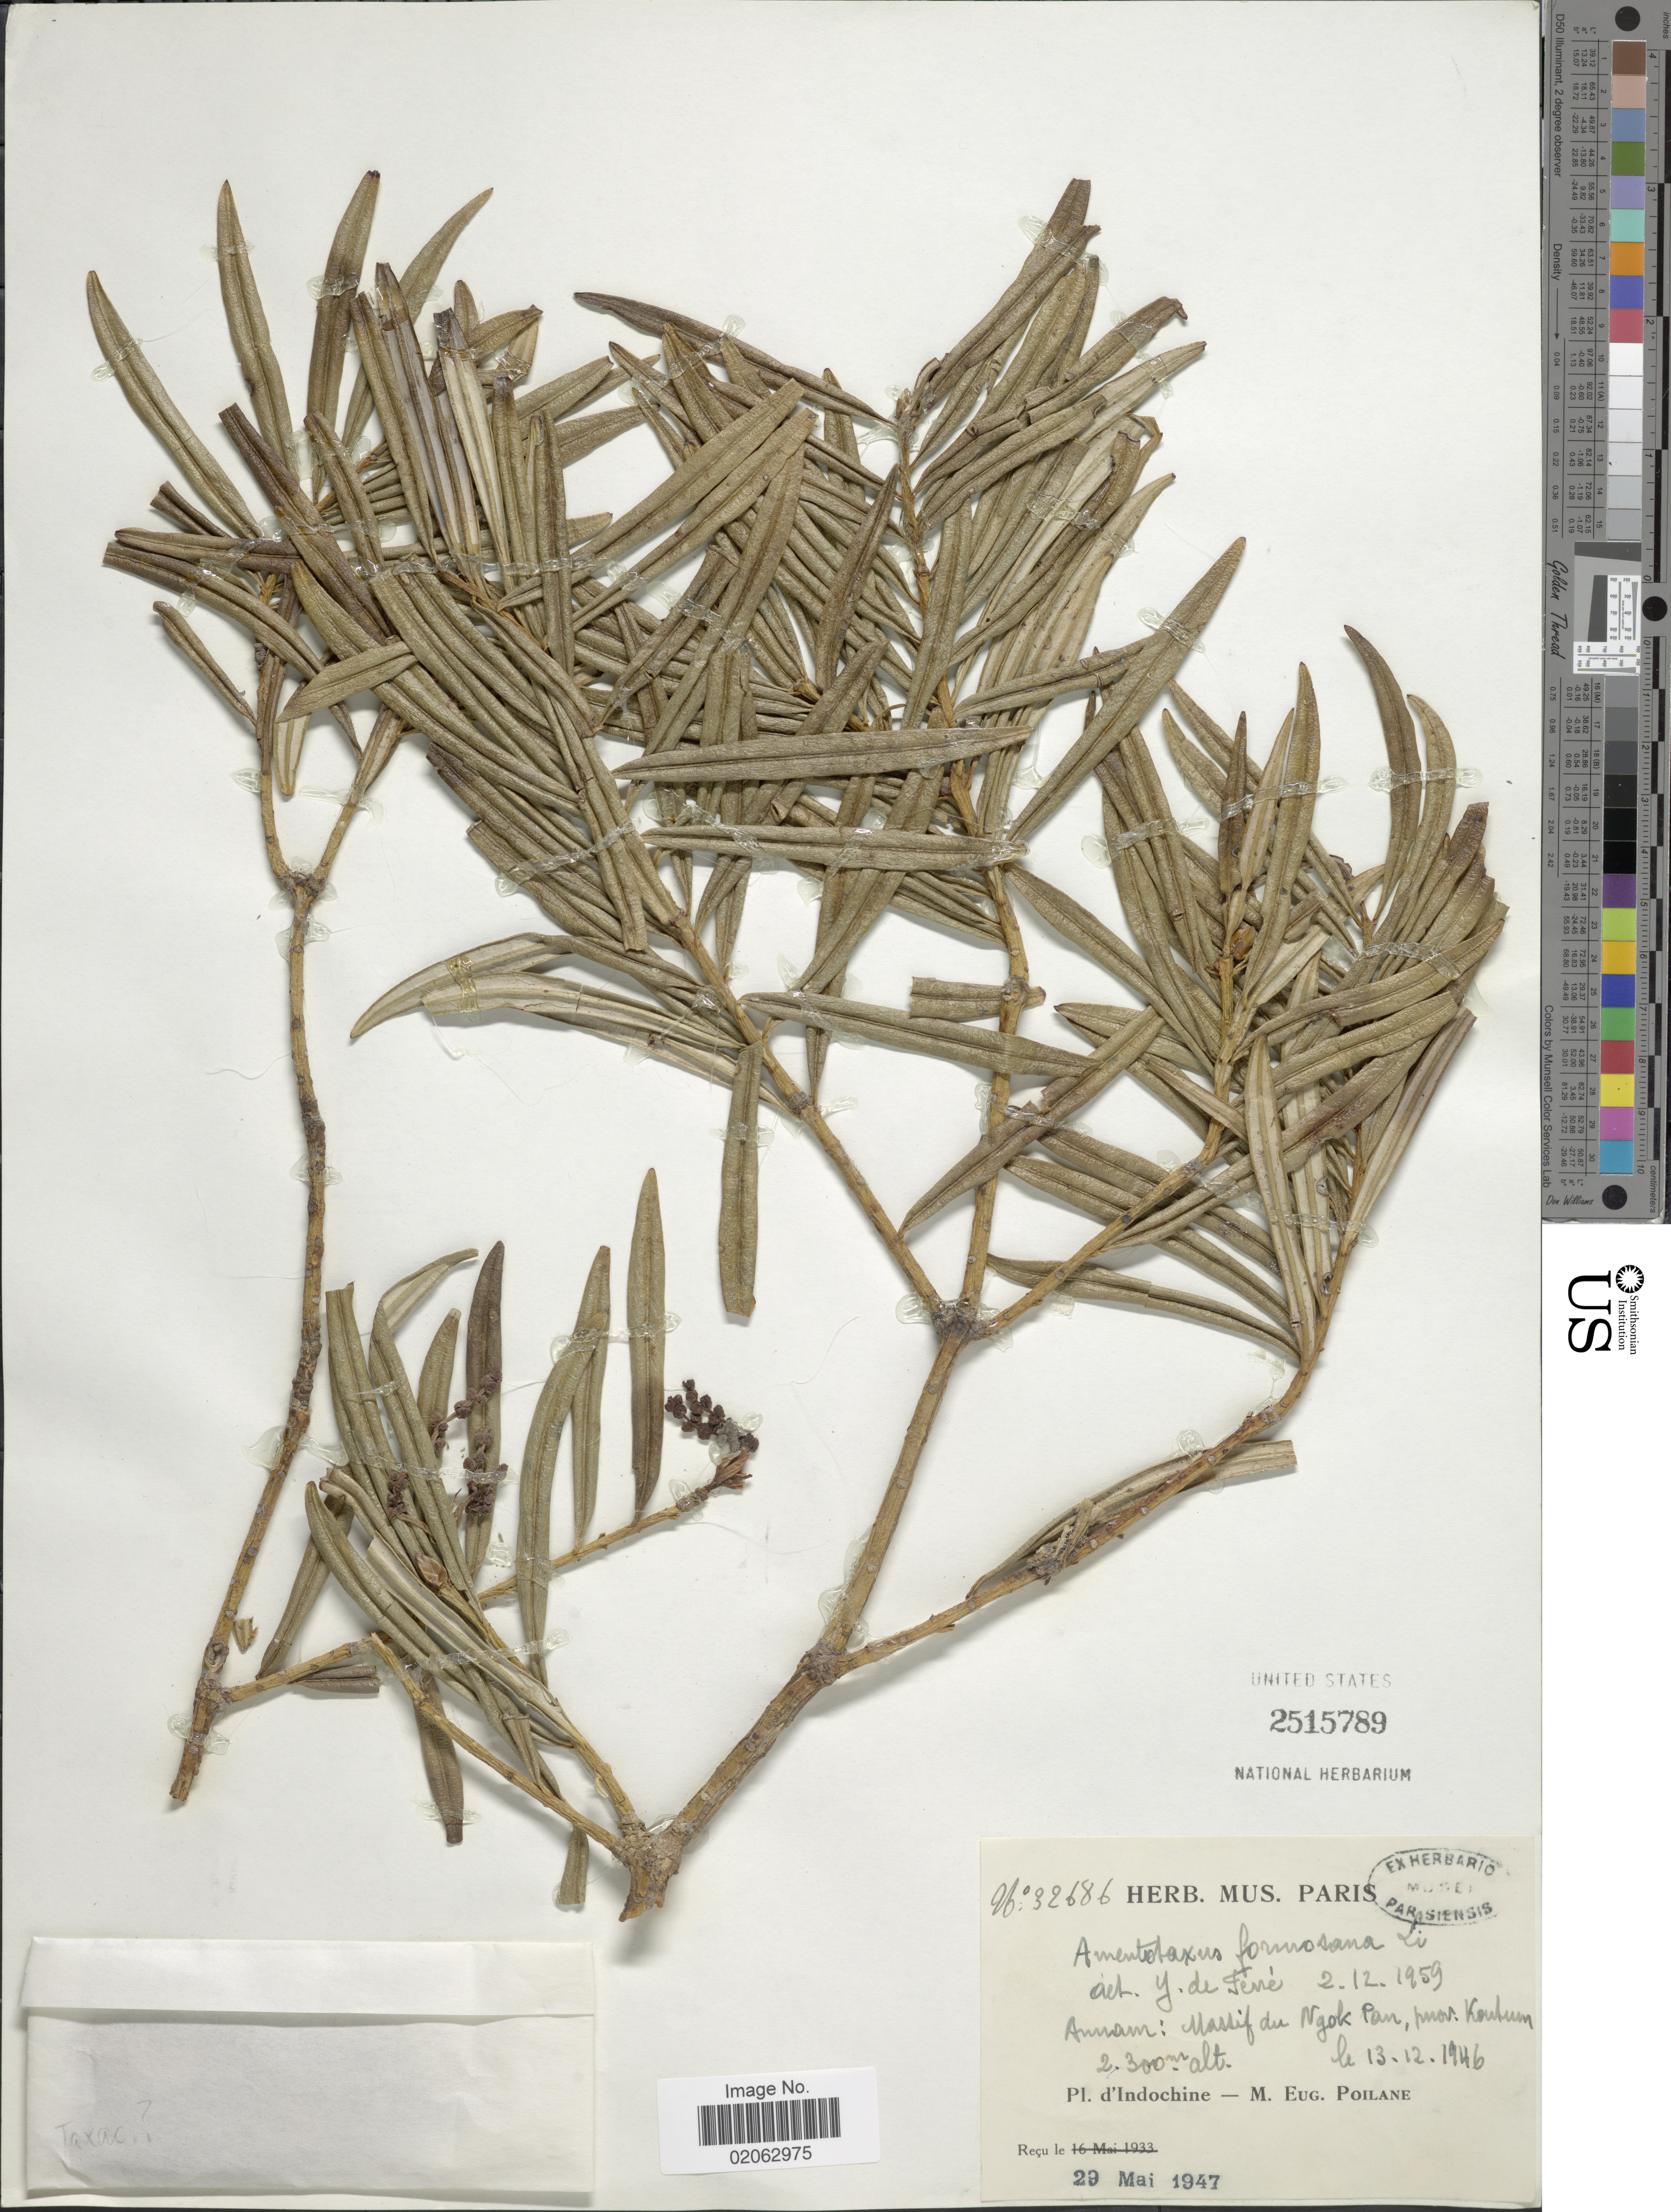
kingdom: Plantae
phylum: Tracheophyta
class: Pinopsida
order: Pinales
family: Taxaceae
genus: Amentotaxus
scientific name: Amentotaxus argotaenia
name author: (Hance) Pilg.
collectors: M. Poilane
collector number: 32686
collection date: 1959-12-02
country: Vietnam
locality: Annam: Massif du Ngok Pan, prov. Kantum [interpreted], d'Indochine.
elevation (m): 2300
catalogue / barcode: US 2515789